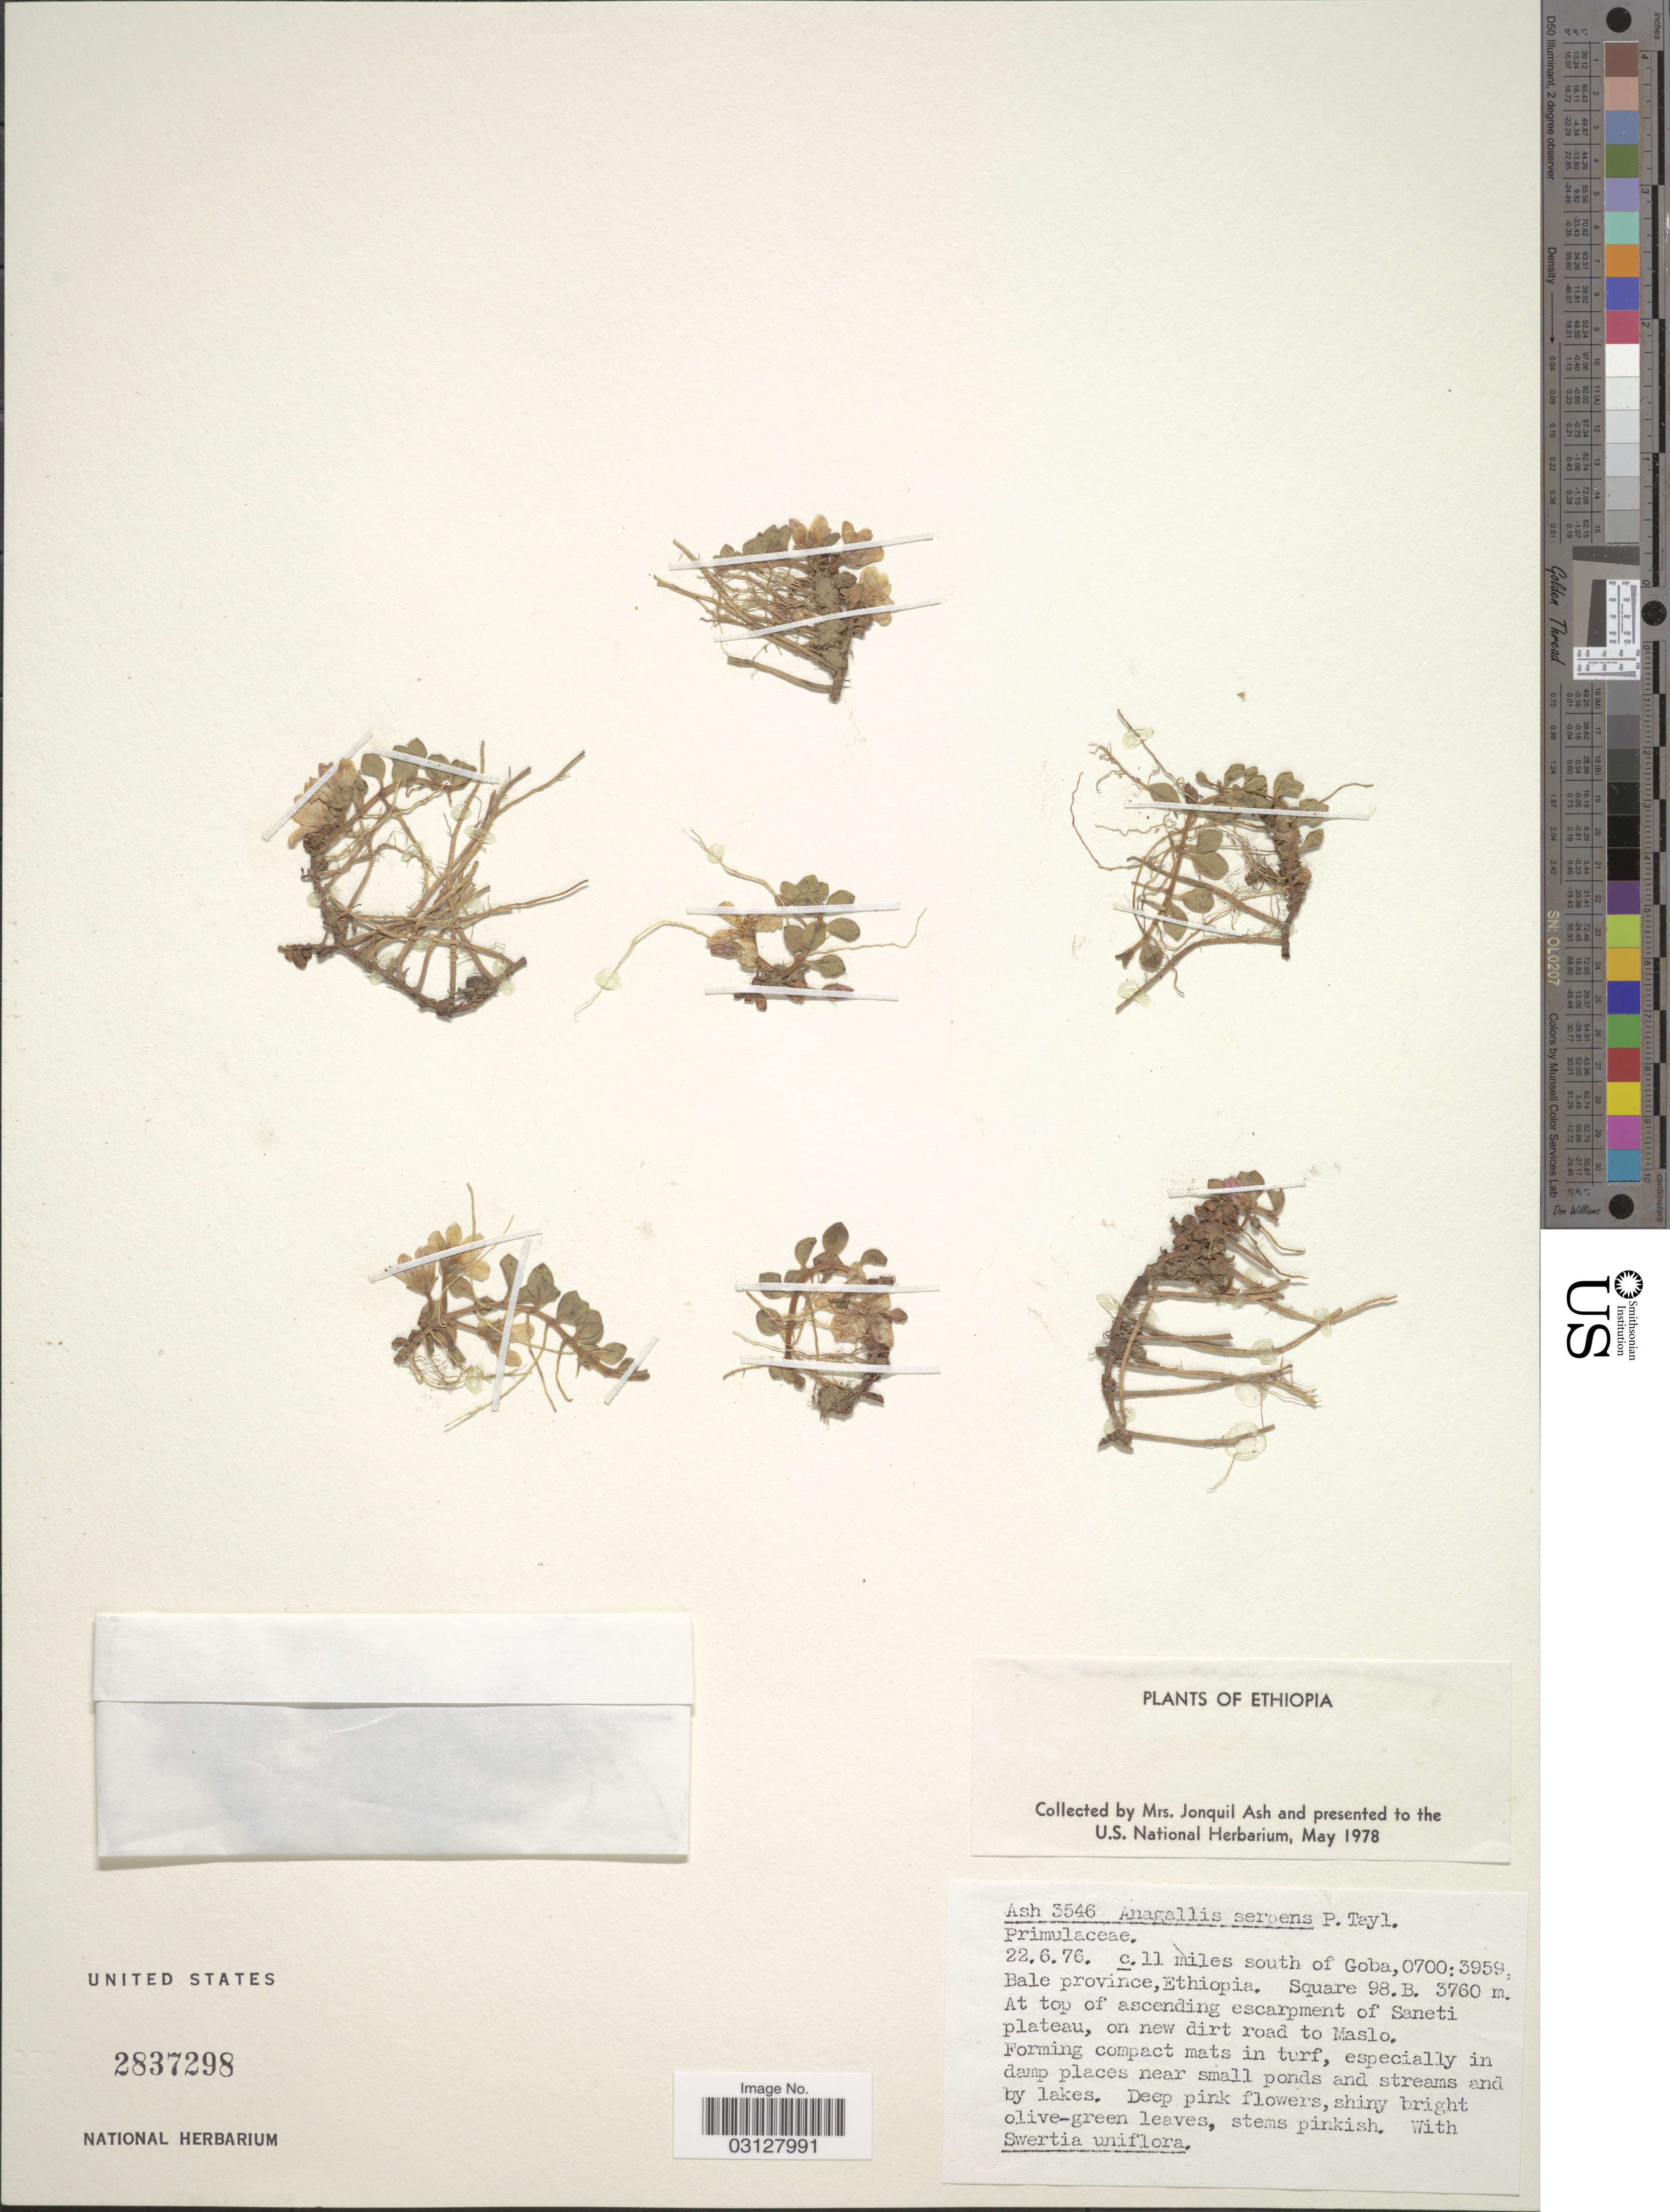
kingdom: Plantae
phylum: Tracheophyta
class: Magnoliopsida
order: Ericales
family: Primulaceae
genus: Anagallis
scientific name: Anagallis serpens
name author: Hochst. ex Duby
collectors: J. Ash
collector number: Ash 3546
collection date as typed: Transcribed d/m/y: 22/6/76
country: Ethiopia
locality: C. 11 miles south of Goba, 0700:3959, Bale province. Square 98. B. At top of ascending escarpment of Saneti plateau, on new dirt road to Maslo.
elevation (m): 3760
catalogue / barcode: US 2837298